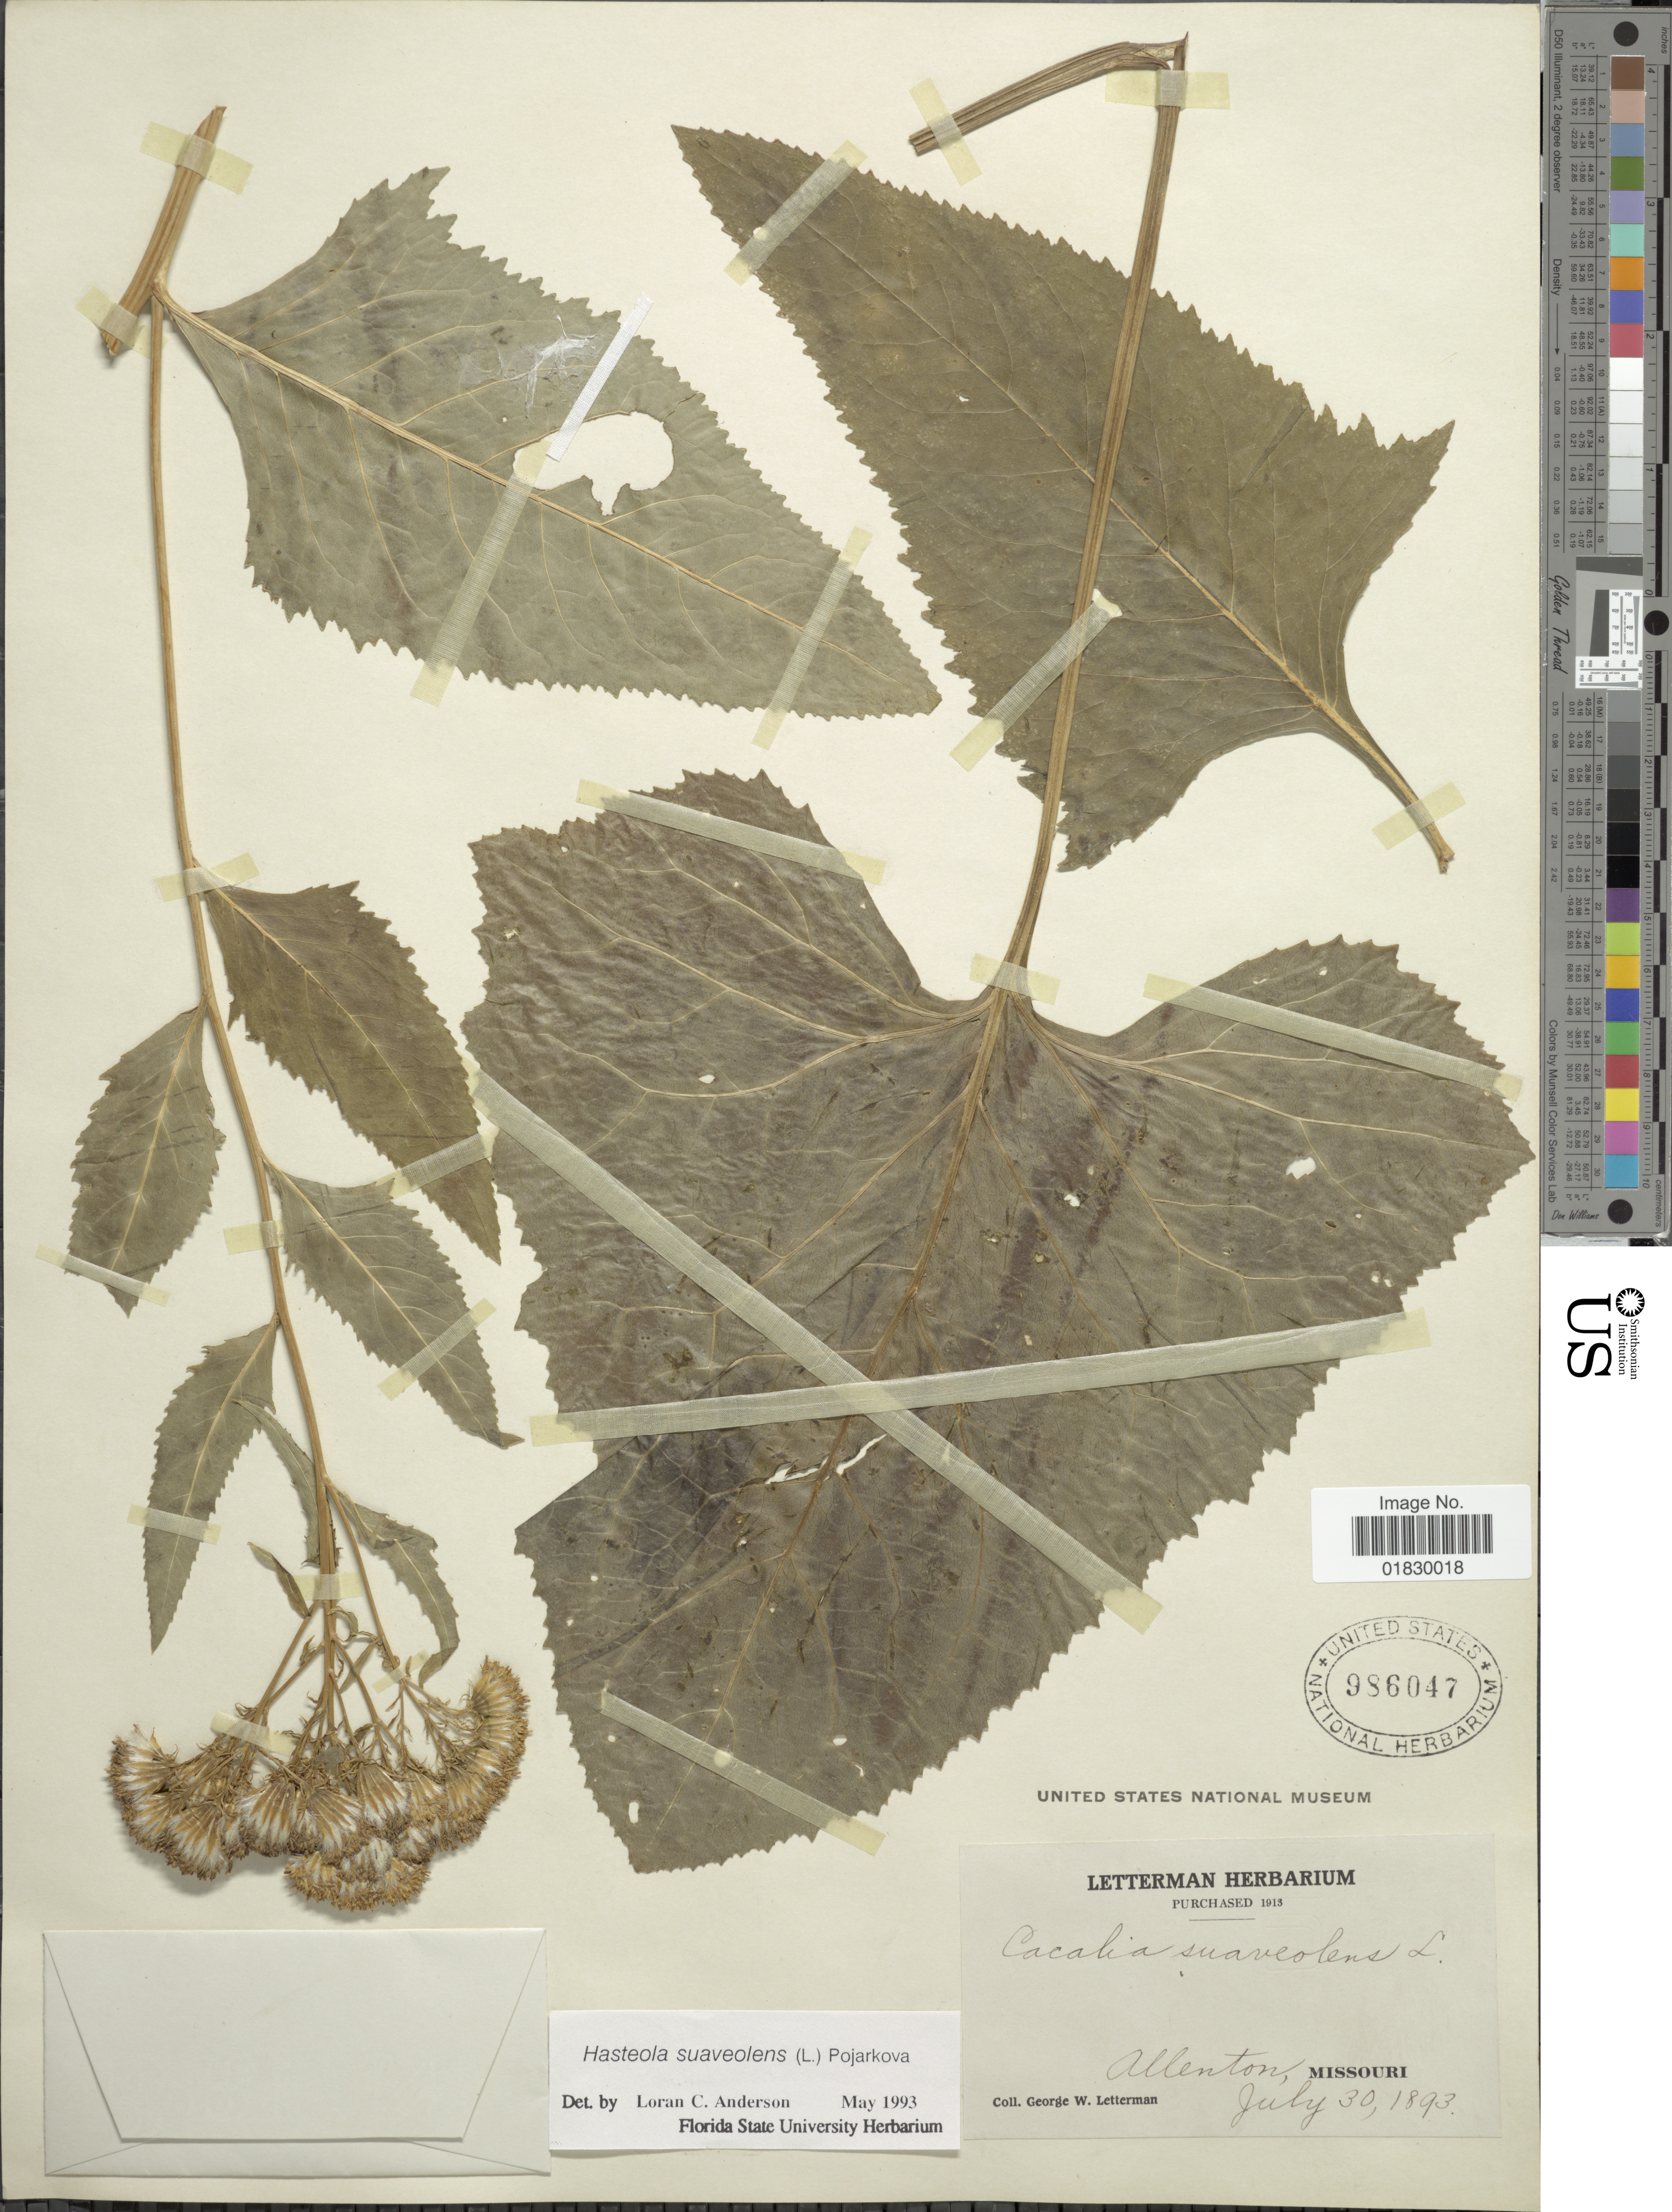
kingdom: Plantae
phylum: Tracheophyta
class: Magnoliopsida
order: Asterales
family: Asteraceae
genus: Hasteola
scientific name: Hasteola suaveolens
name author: (L.) Pojark.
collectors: G. W. Letterman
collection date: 1893-07-30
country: United States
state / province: Missouri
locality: Allenton, Missouri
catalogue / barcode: US 986047